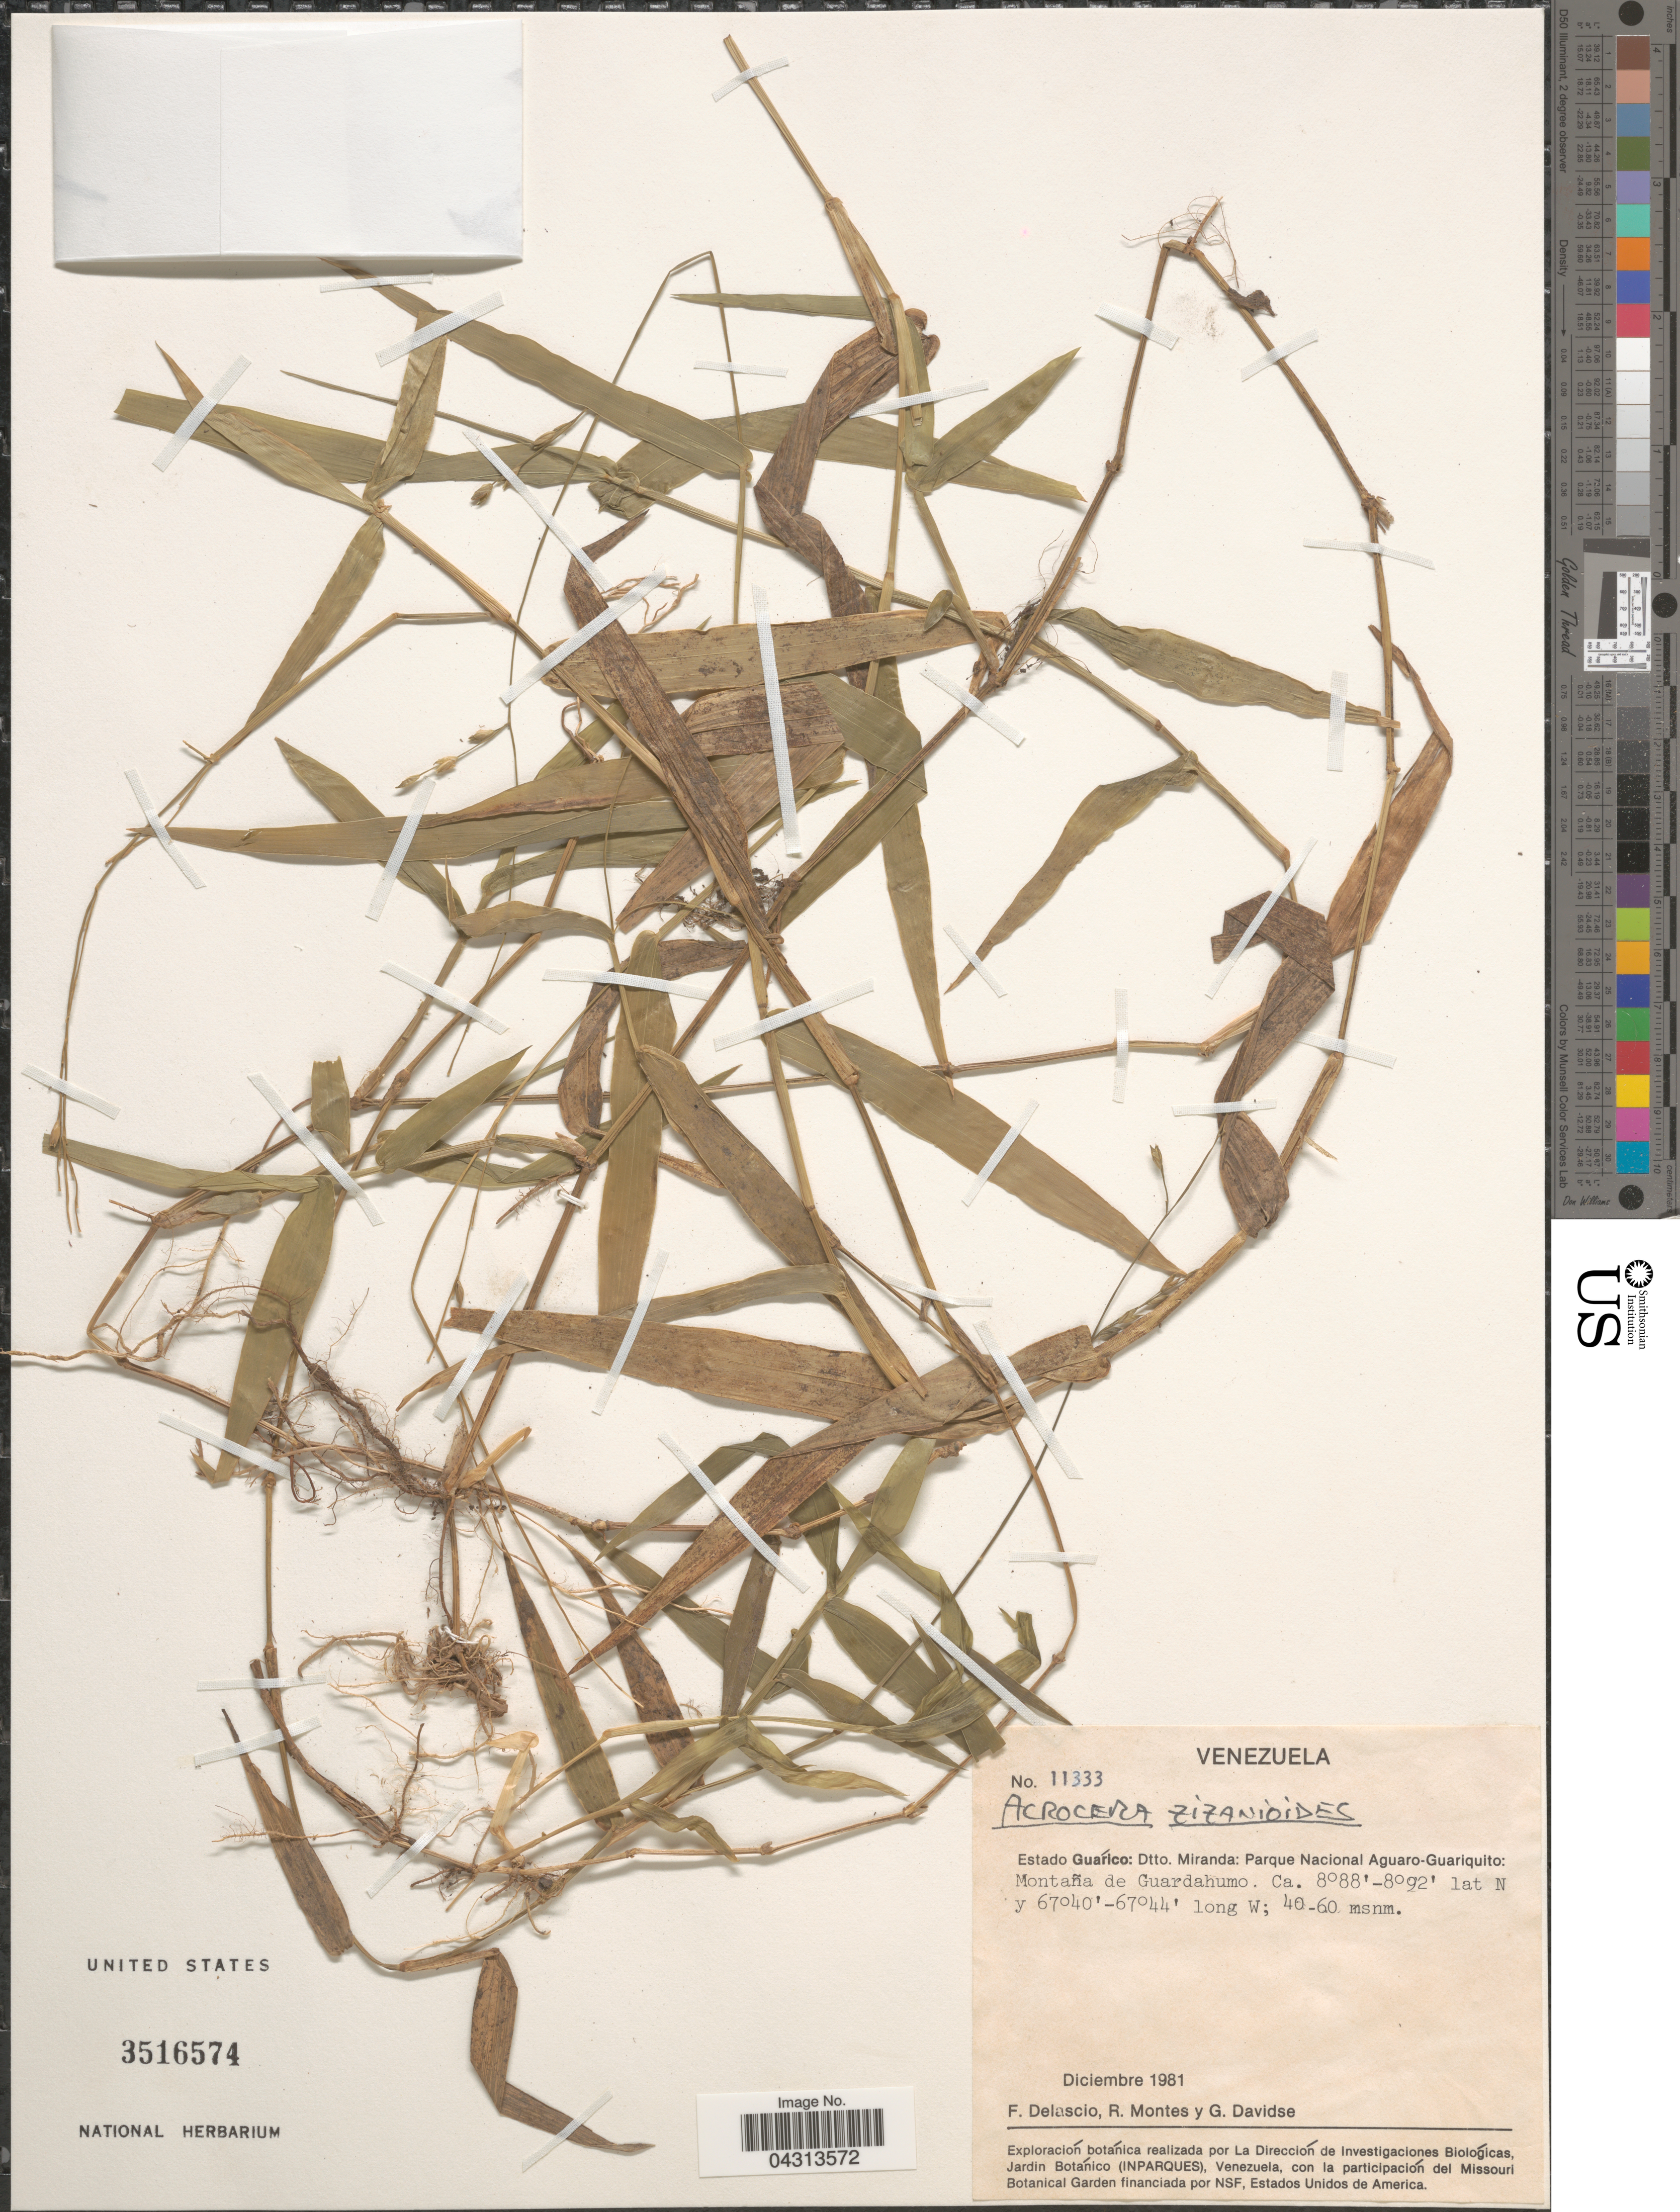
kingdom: Plantae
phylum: Tracheophyta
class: Liliopsida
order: Poales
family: Poaceae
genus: Acroceras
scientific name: Acroceras zizanioides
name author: (Kunth) Dandy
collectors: F. Delascio C., R. Montes & G. Davidse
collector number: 11333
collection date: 1981-12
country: Venezuela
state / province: Guarico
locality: Dtto. Miranda: Parque Nacional Aguaro-Guariquito: Montaña de Guardahumo.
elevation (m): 40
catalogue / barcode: US 3516574